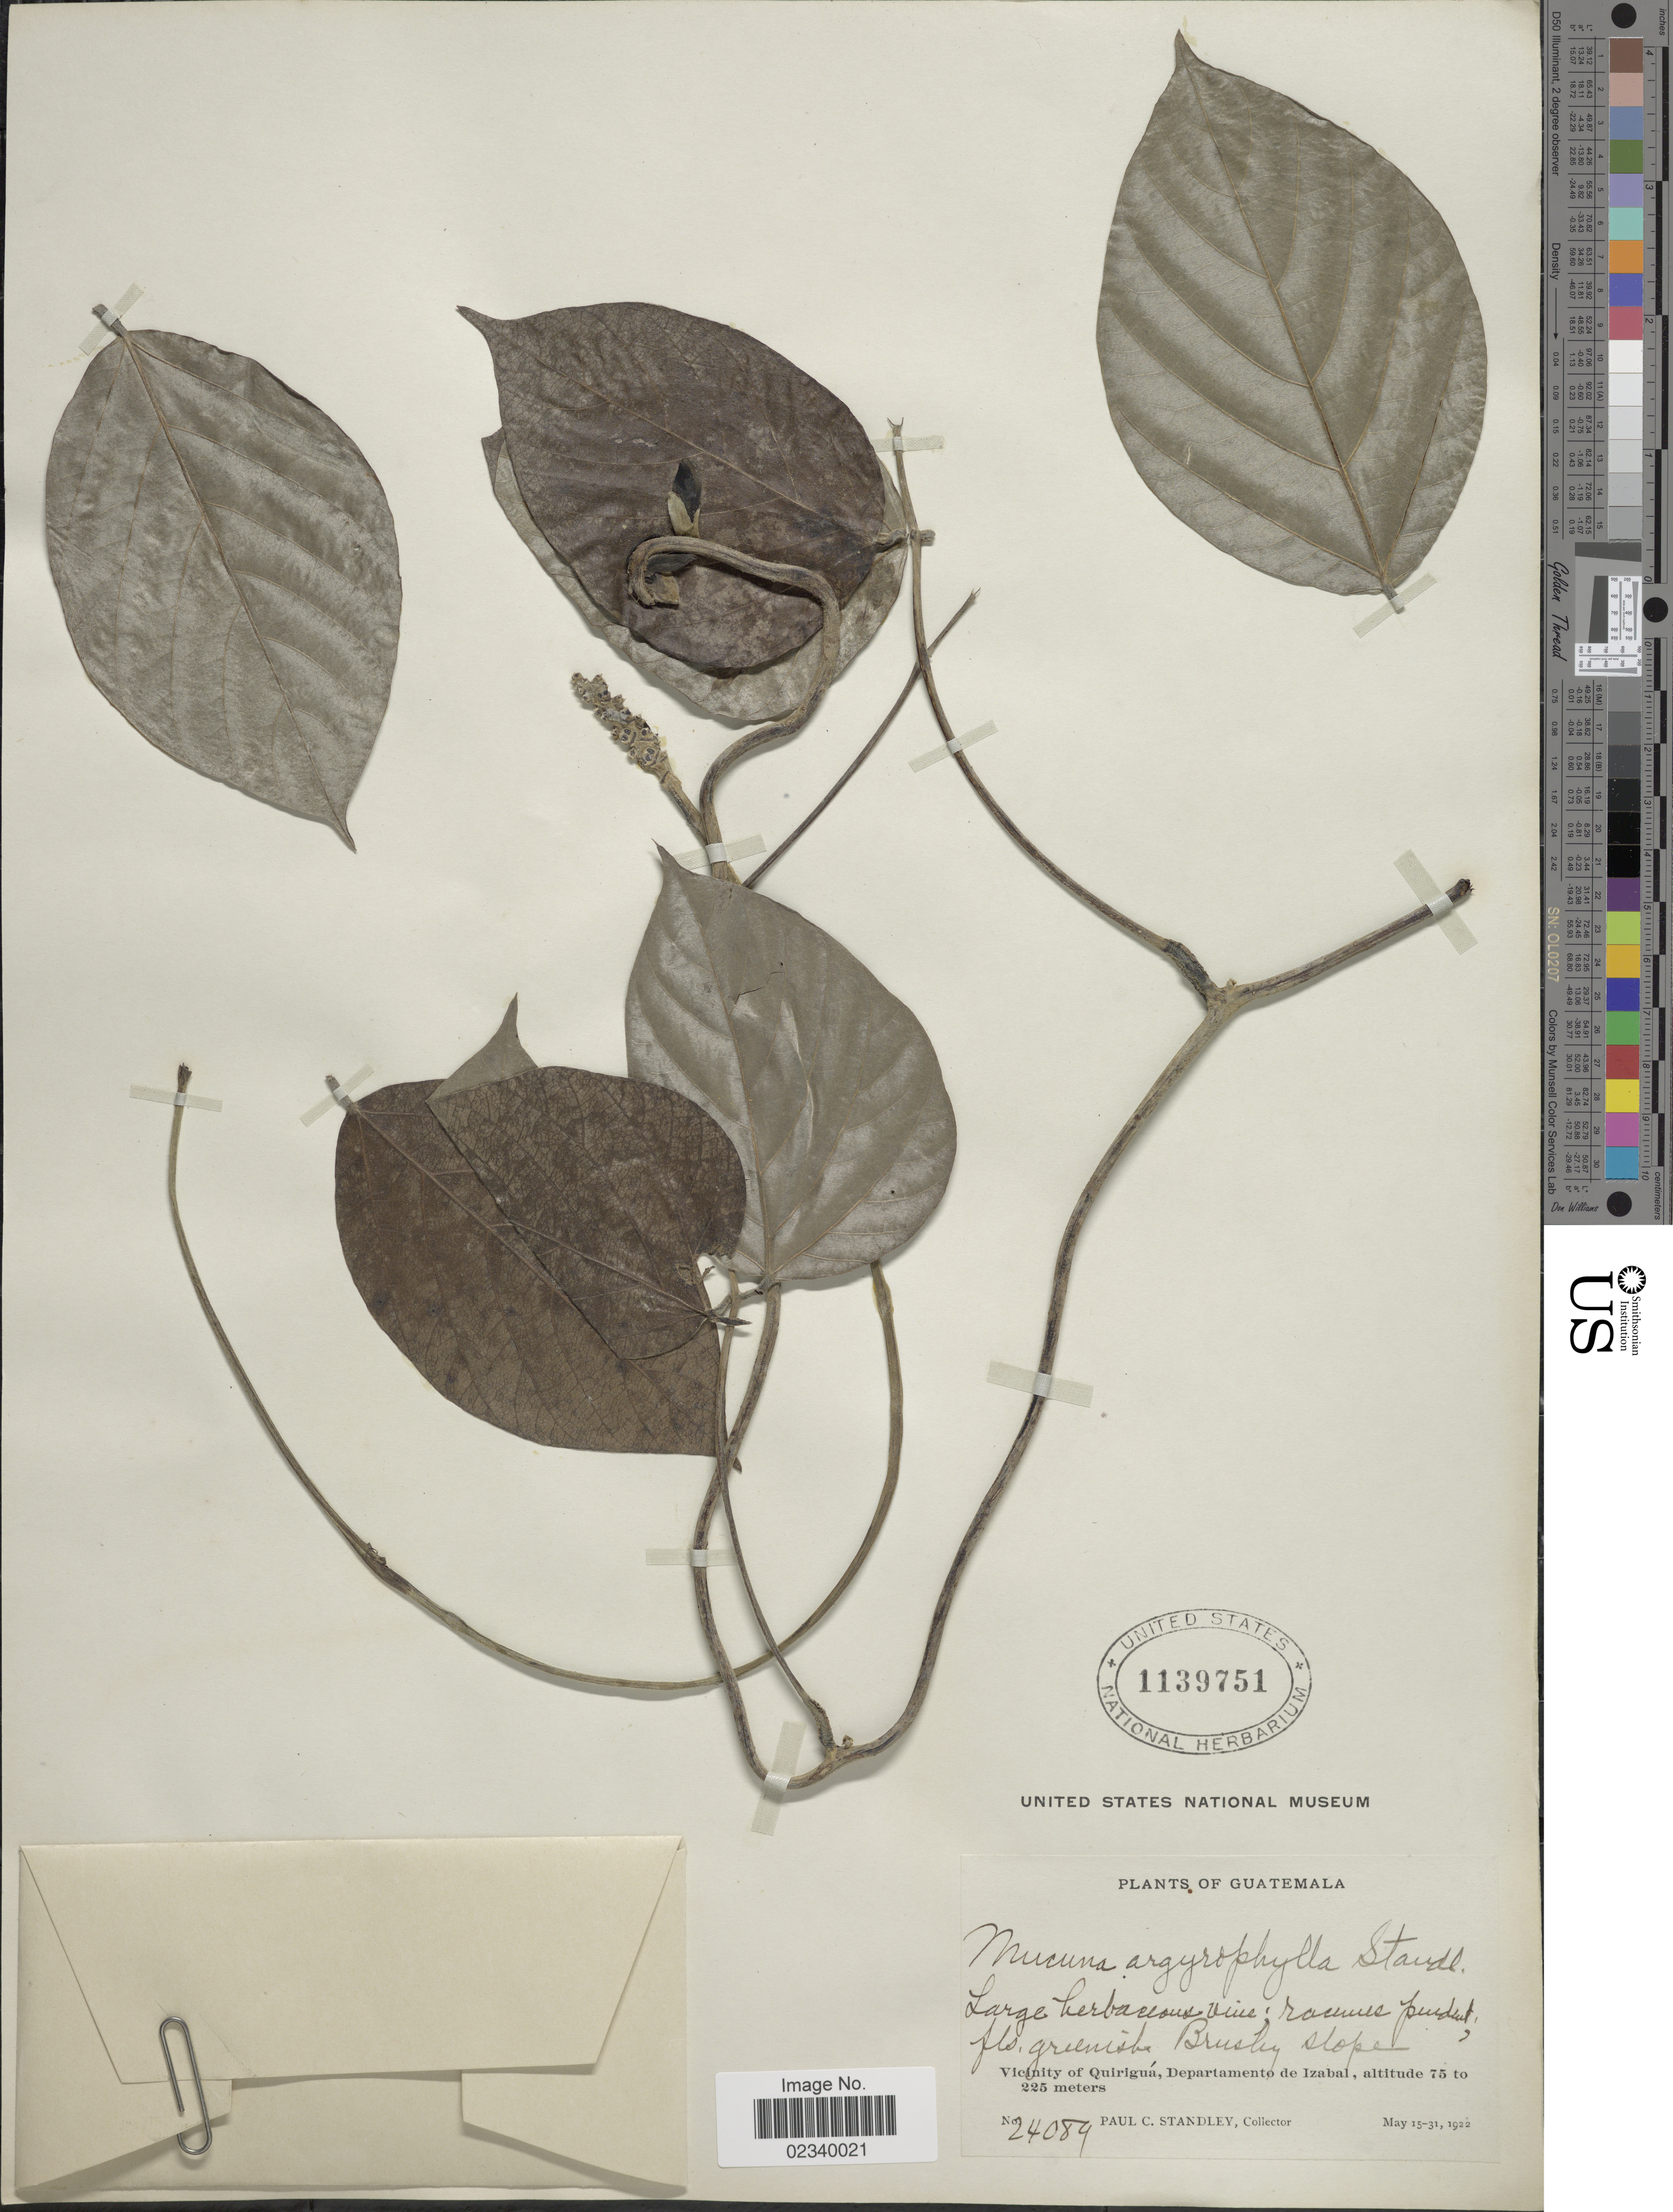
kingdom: Plantae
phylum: Tracheophyta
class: Magnoliopsida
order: Fabales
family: Fabaceae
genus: Mucuna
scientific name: Mucuna argyrophylla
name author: Standl.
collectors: P. C. Standley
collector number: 24089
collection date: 1922-05-15/1922-05-31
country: Guatemala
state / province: Izabal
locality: Brushy slope, Vicinity of Quiriguá, Departamento de Izabal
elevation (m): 75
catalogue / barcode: US 1139751